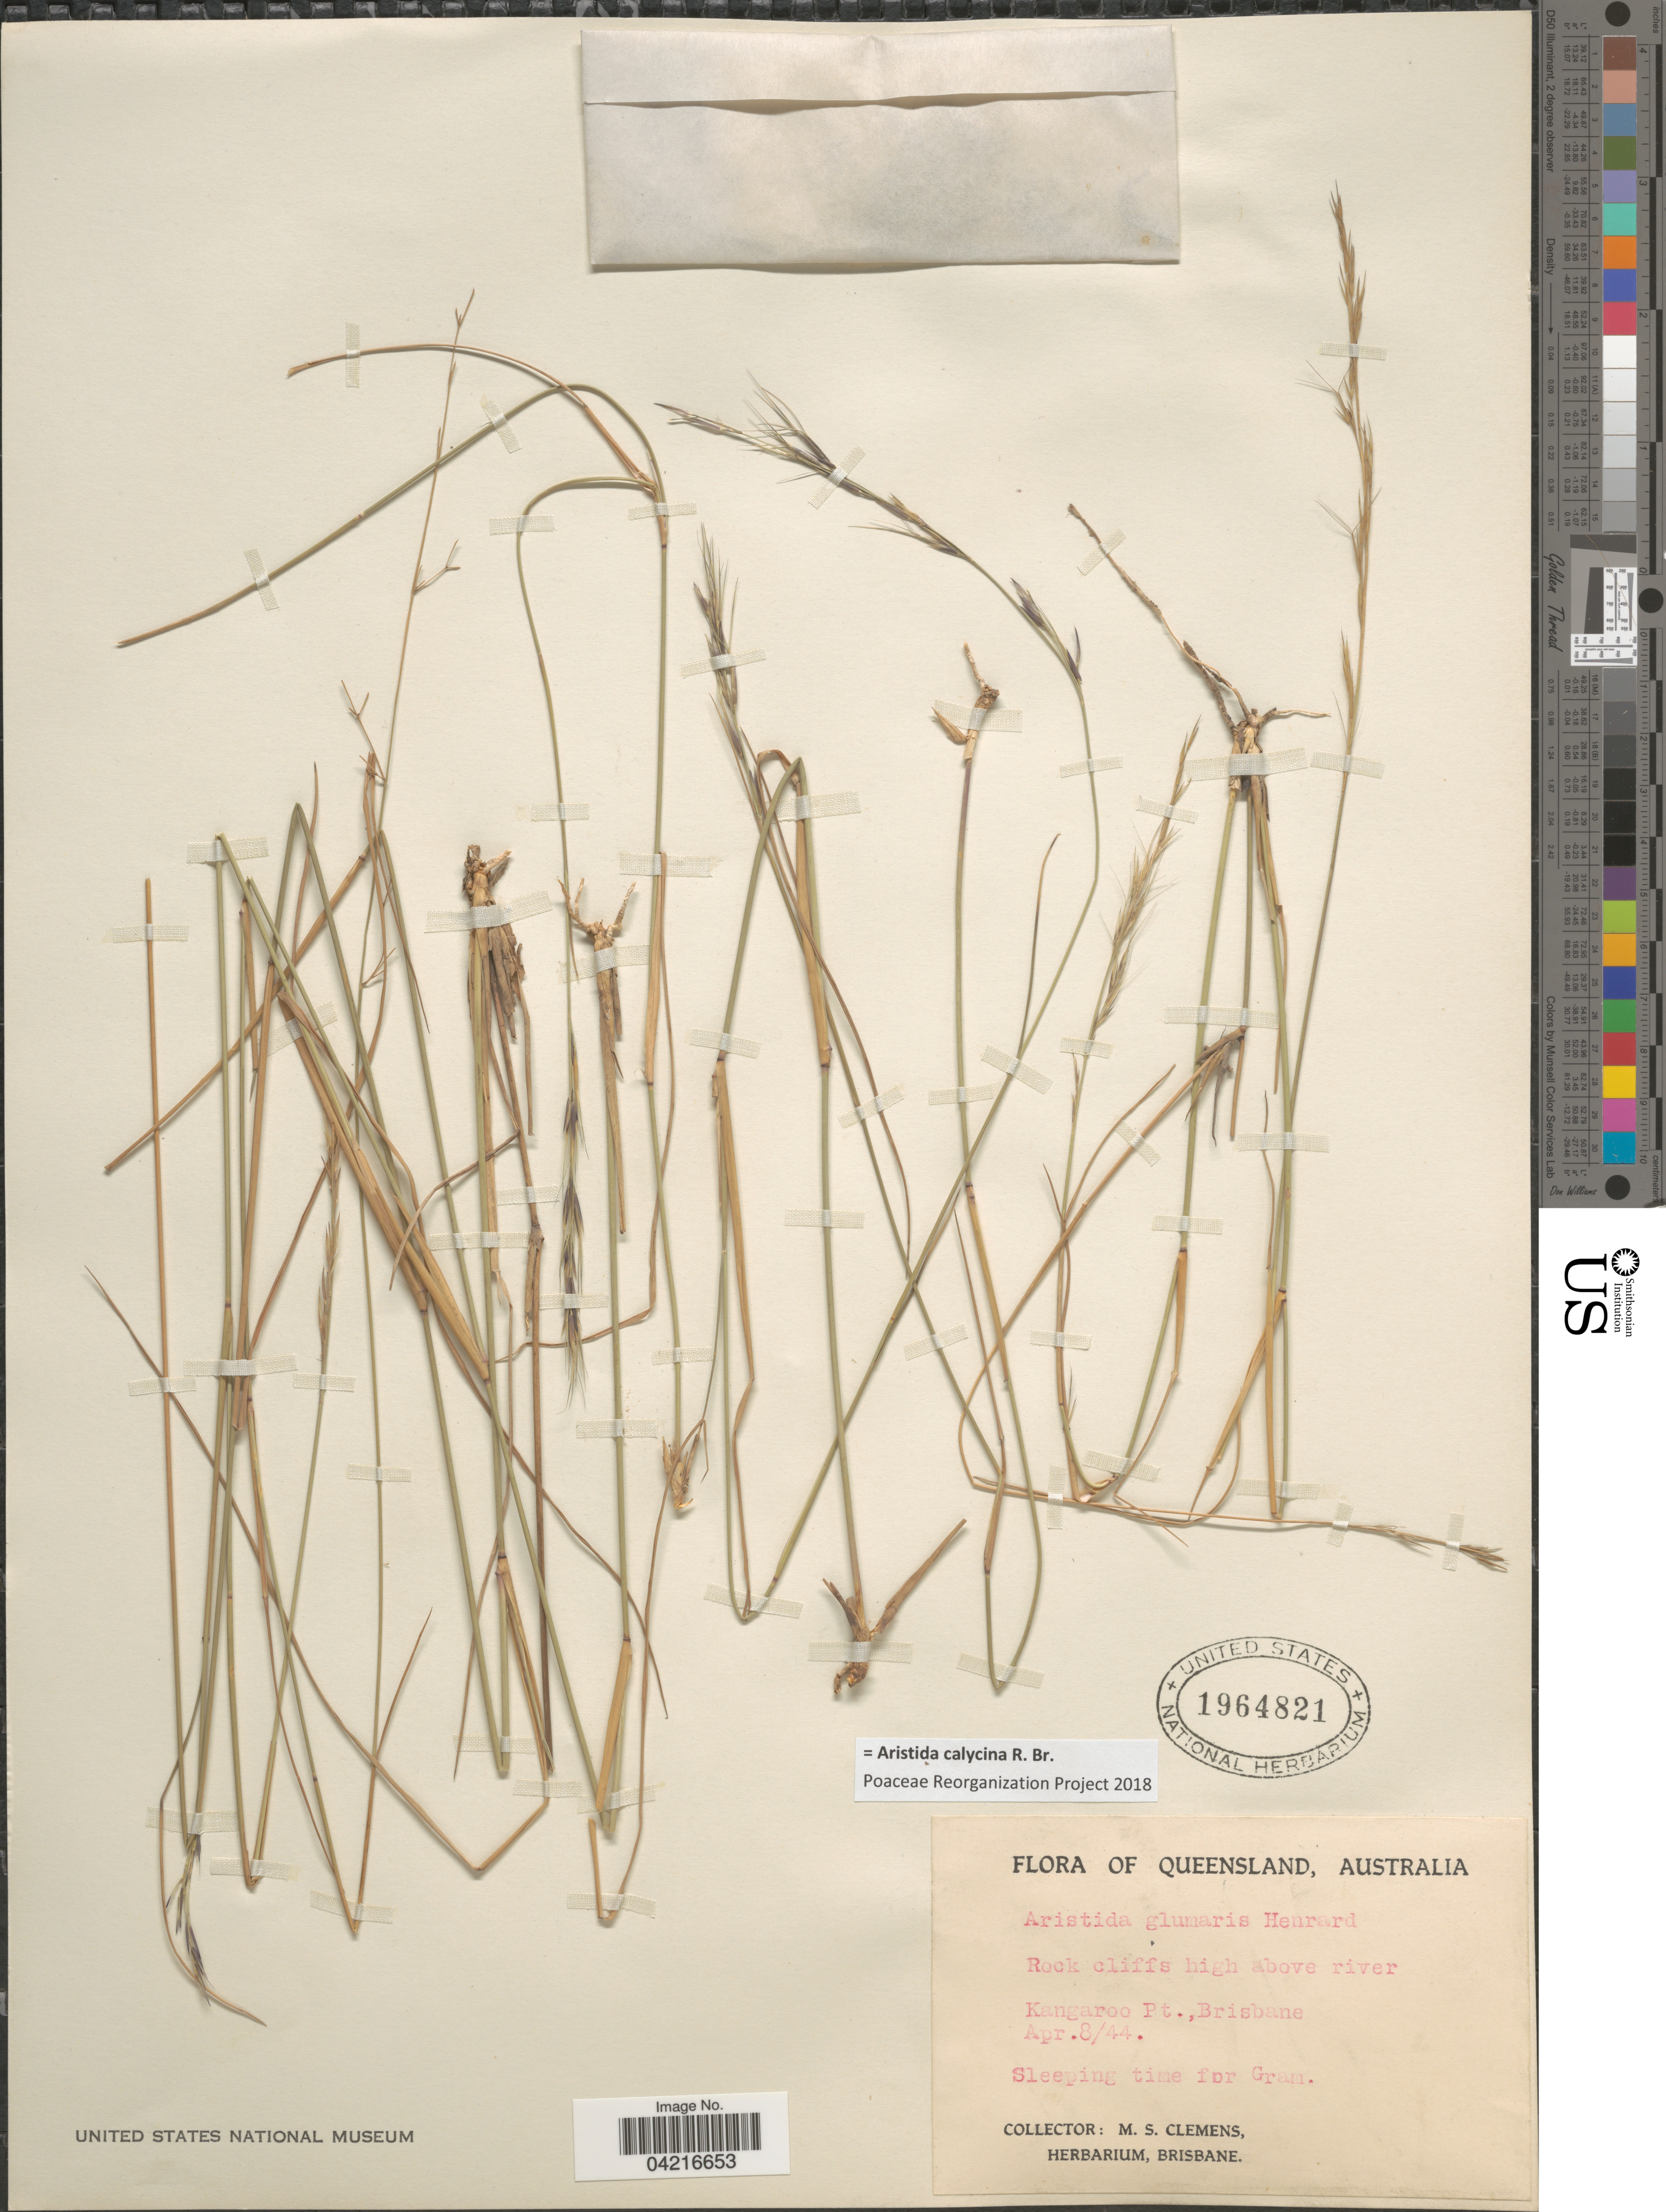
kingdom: Plantae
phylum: Tracheophyta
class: Liliopsida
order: Poales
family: Poaceae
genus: Aristida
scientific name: Aristida calycina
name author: R. Br.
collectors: M. S. Clemens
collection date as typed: Transcribed d/m/y: 8/4/44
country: Australia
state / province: Queensland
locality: Rock cliffs high above river. Kangaroo Pt., Brisbane.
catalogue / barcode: US 1964821